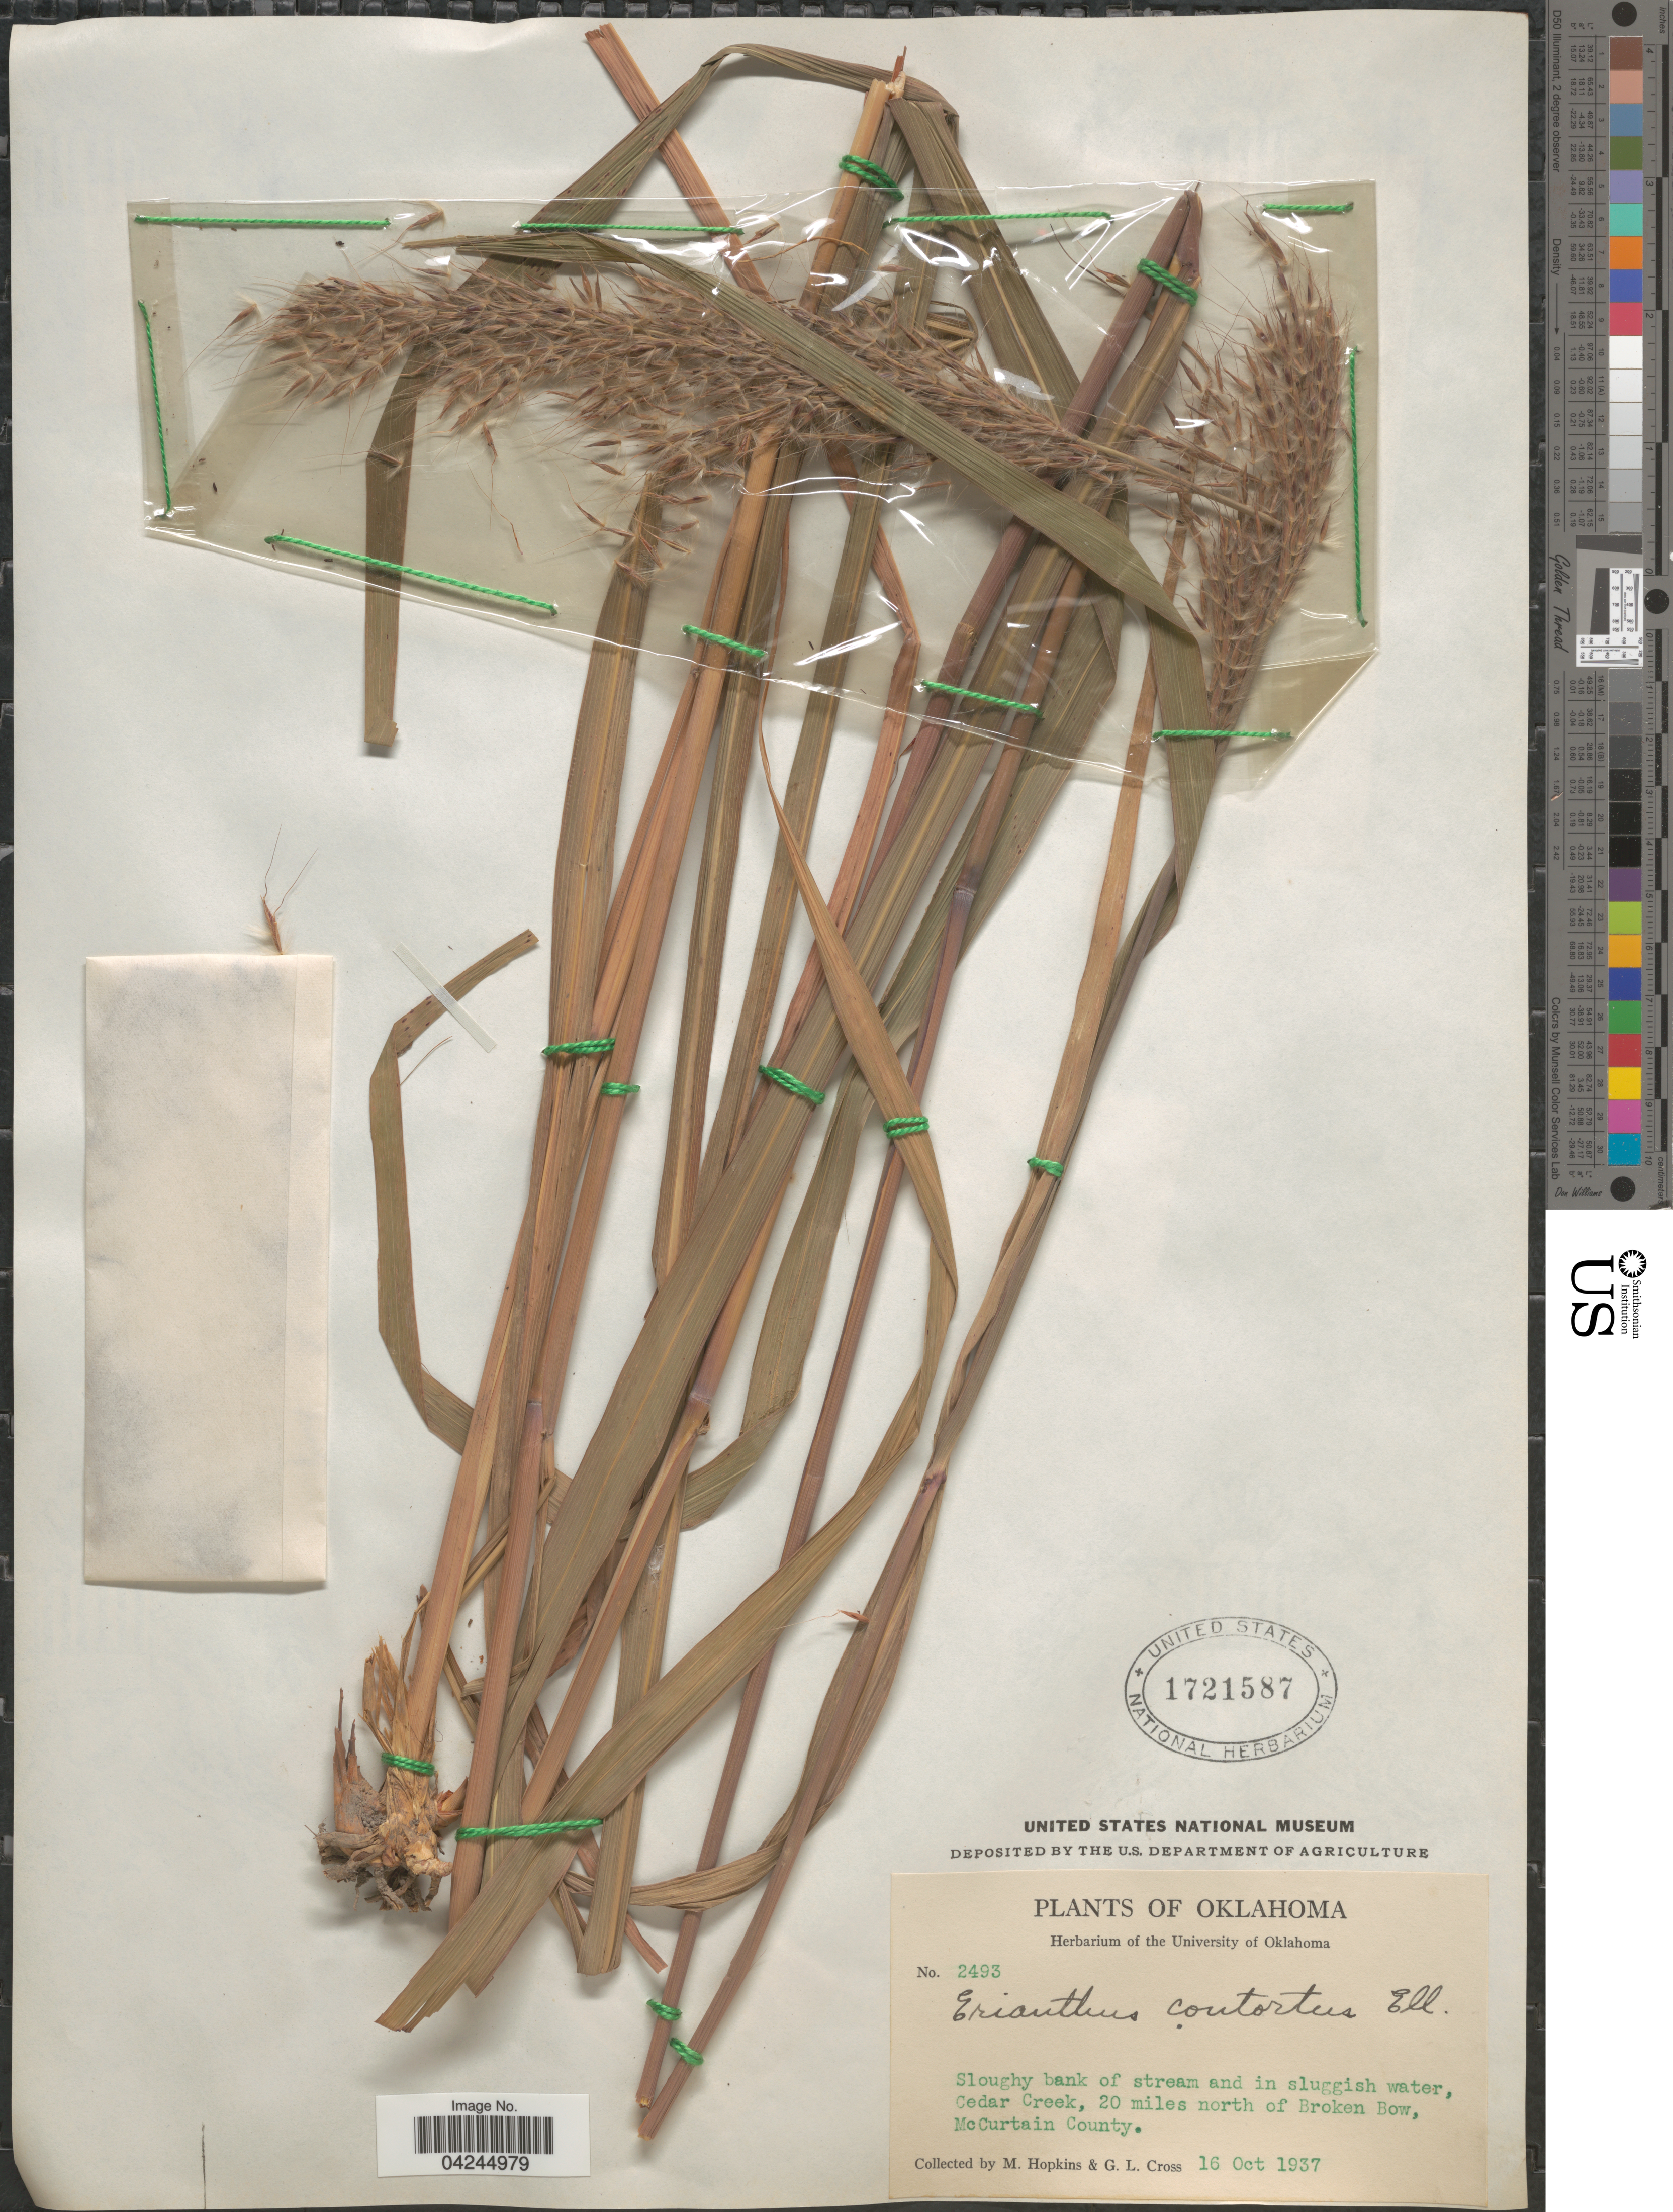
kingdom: Plantae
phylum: Tracheophyta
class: Liliopsida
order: Poales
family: Poaceae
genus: Erianthus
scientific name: Erianthus brevibarbis var. contortus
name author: (Elliott) D.B. Ward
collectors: M. Hopkins & G. Cross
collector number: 2493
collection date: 1937-10-16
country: United States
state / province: Oklahoma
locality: Sloughy bank of stream and in sluggish water, Cedar Creek, 20 miles north of Broken Bow, McCurtain County.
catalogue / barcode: US 1721587